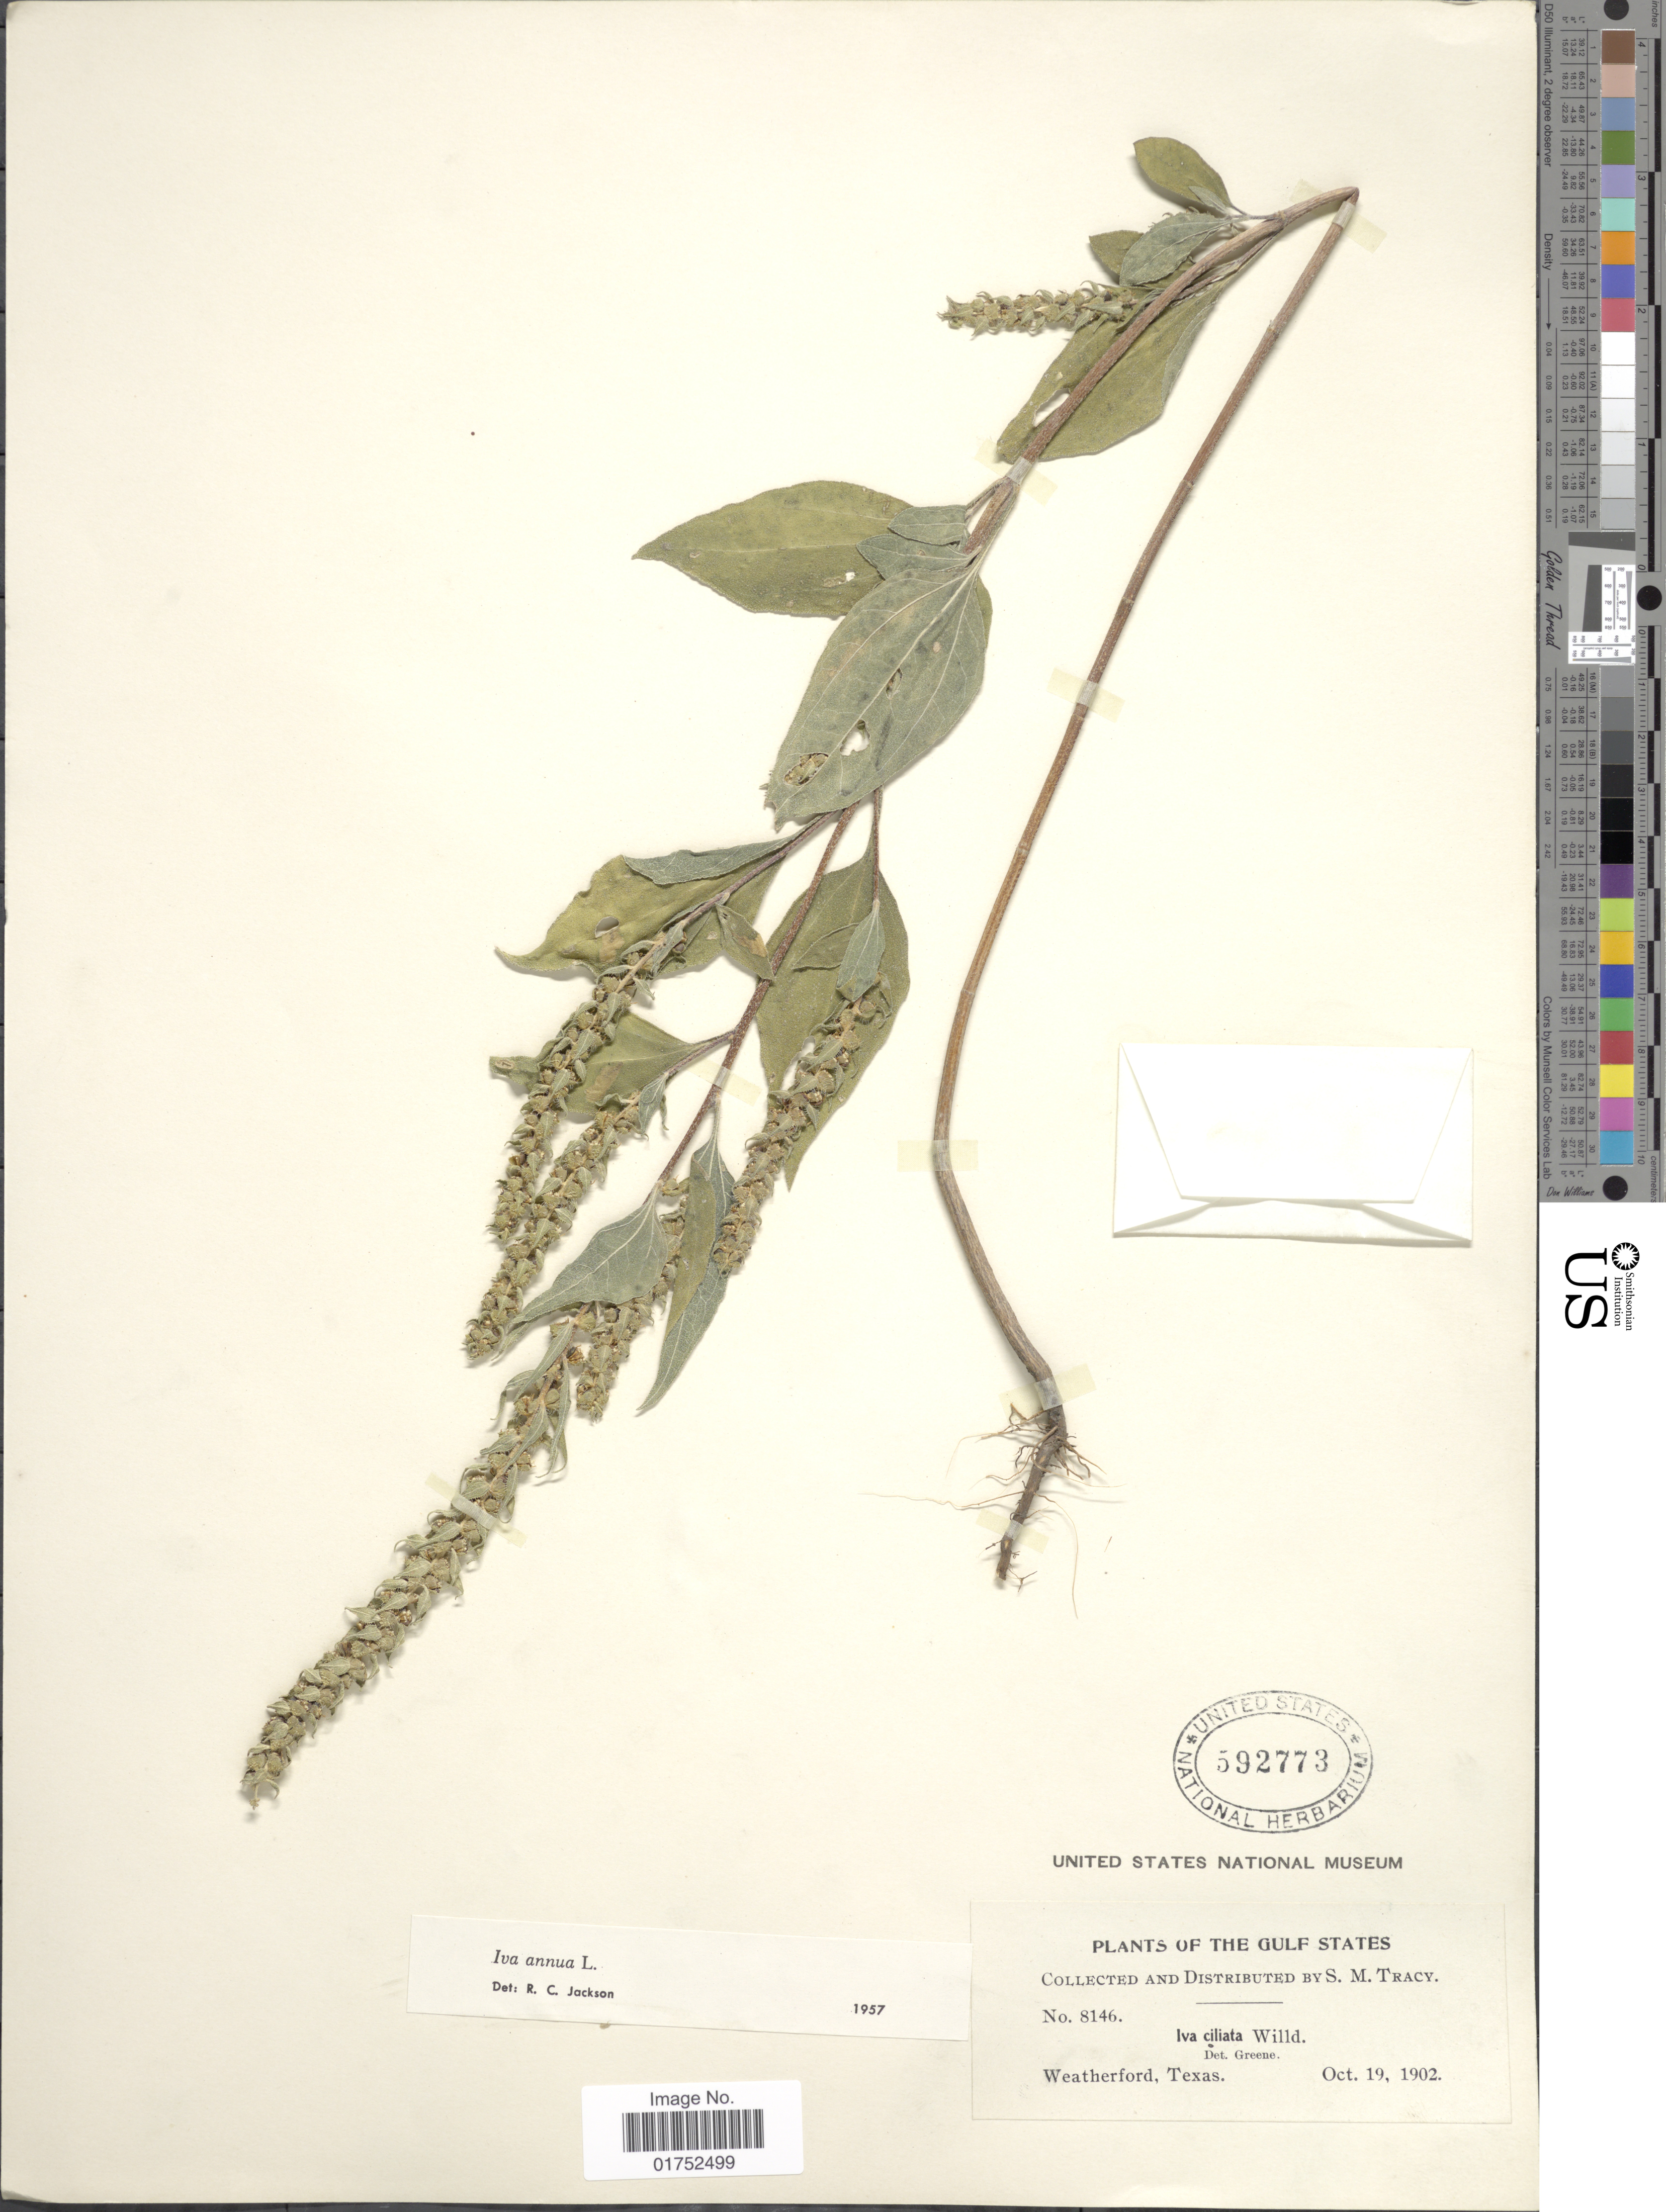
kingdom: Plantae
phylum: Tracheophyta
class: Magnoliopsida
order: Asterales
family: Asteraceae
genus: Iva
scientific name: Iva annua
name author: L.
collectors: S. M. Tracy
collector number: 8146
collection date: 1902-10-19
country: United States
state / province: Texas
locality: The Gulf States, Weatherford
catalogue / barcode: US 592773